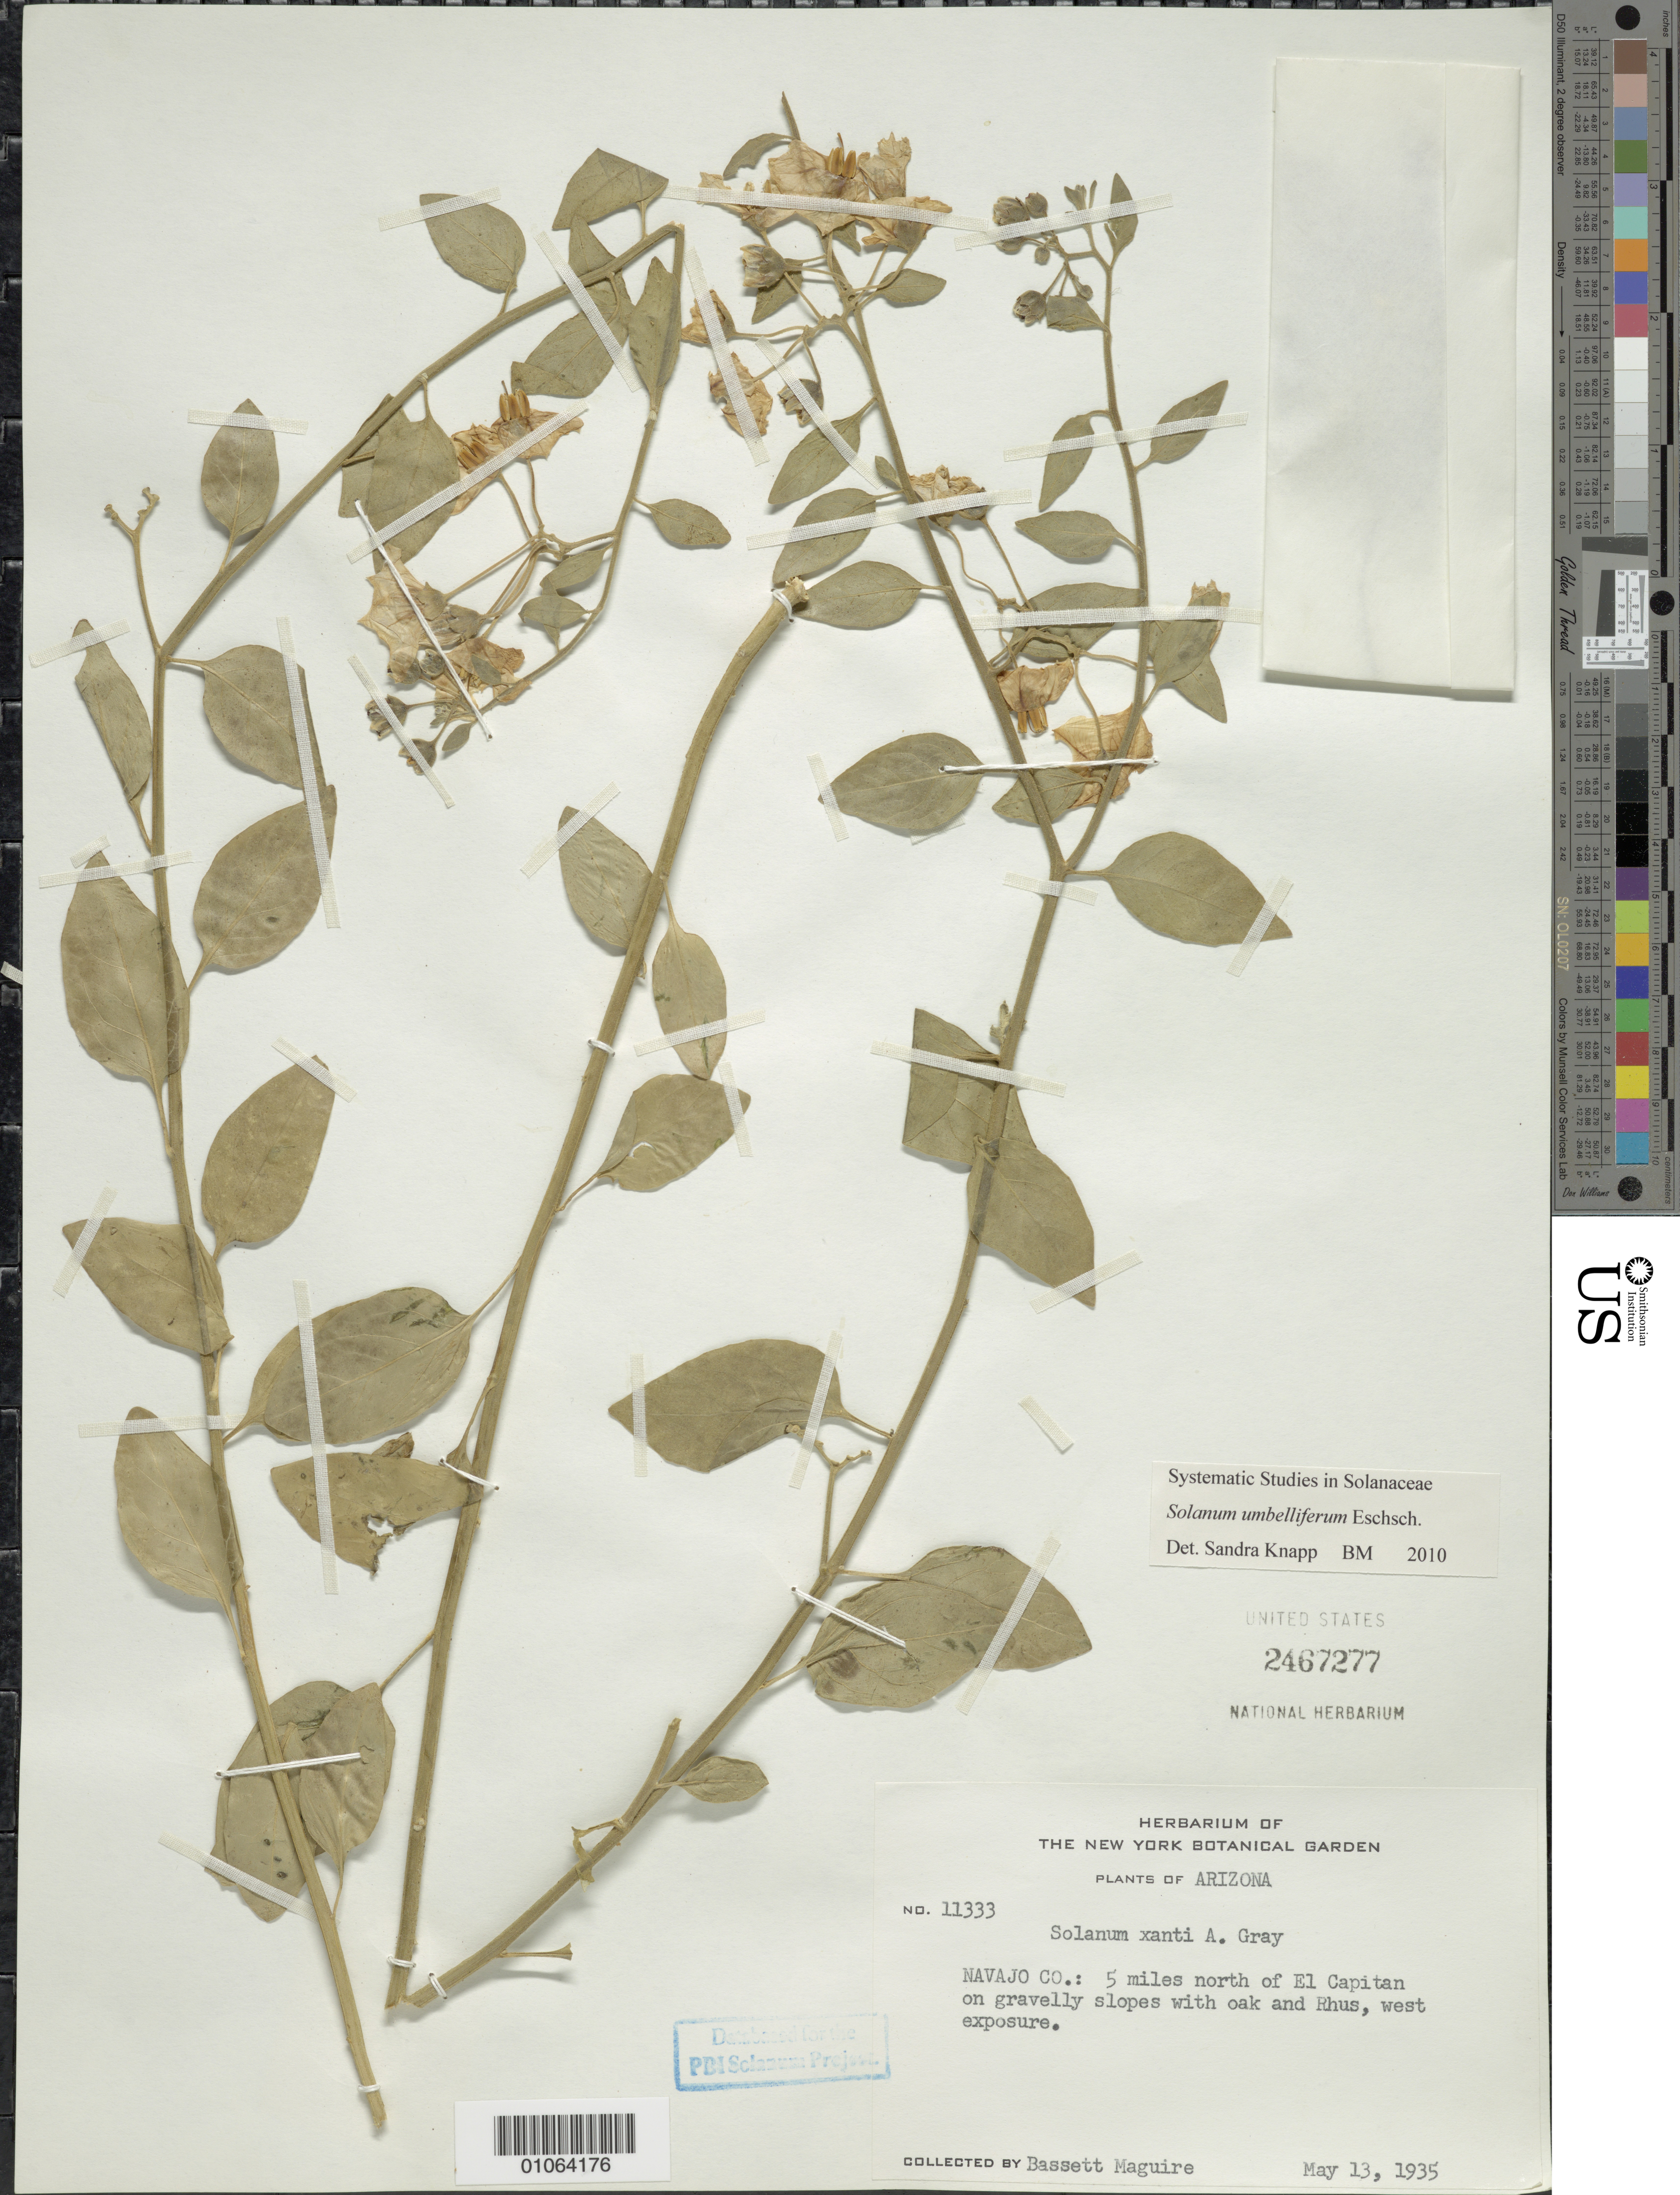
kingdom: Plantae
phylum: Tracheophyta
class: Magnoliopsida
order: Solanales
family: Solanaceae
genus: Solanum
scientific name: Solanum umbelliferum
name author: Eschsch.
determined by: Knapp, S. D.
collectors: B. Maguire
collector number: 11333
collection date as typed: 13 May 1935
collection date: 1935-05-13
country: United States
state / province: Arizona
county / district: Navajo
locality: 5 miles north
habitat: on gravelly slopes, west exposure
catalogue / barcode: US 2467277